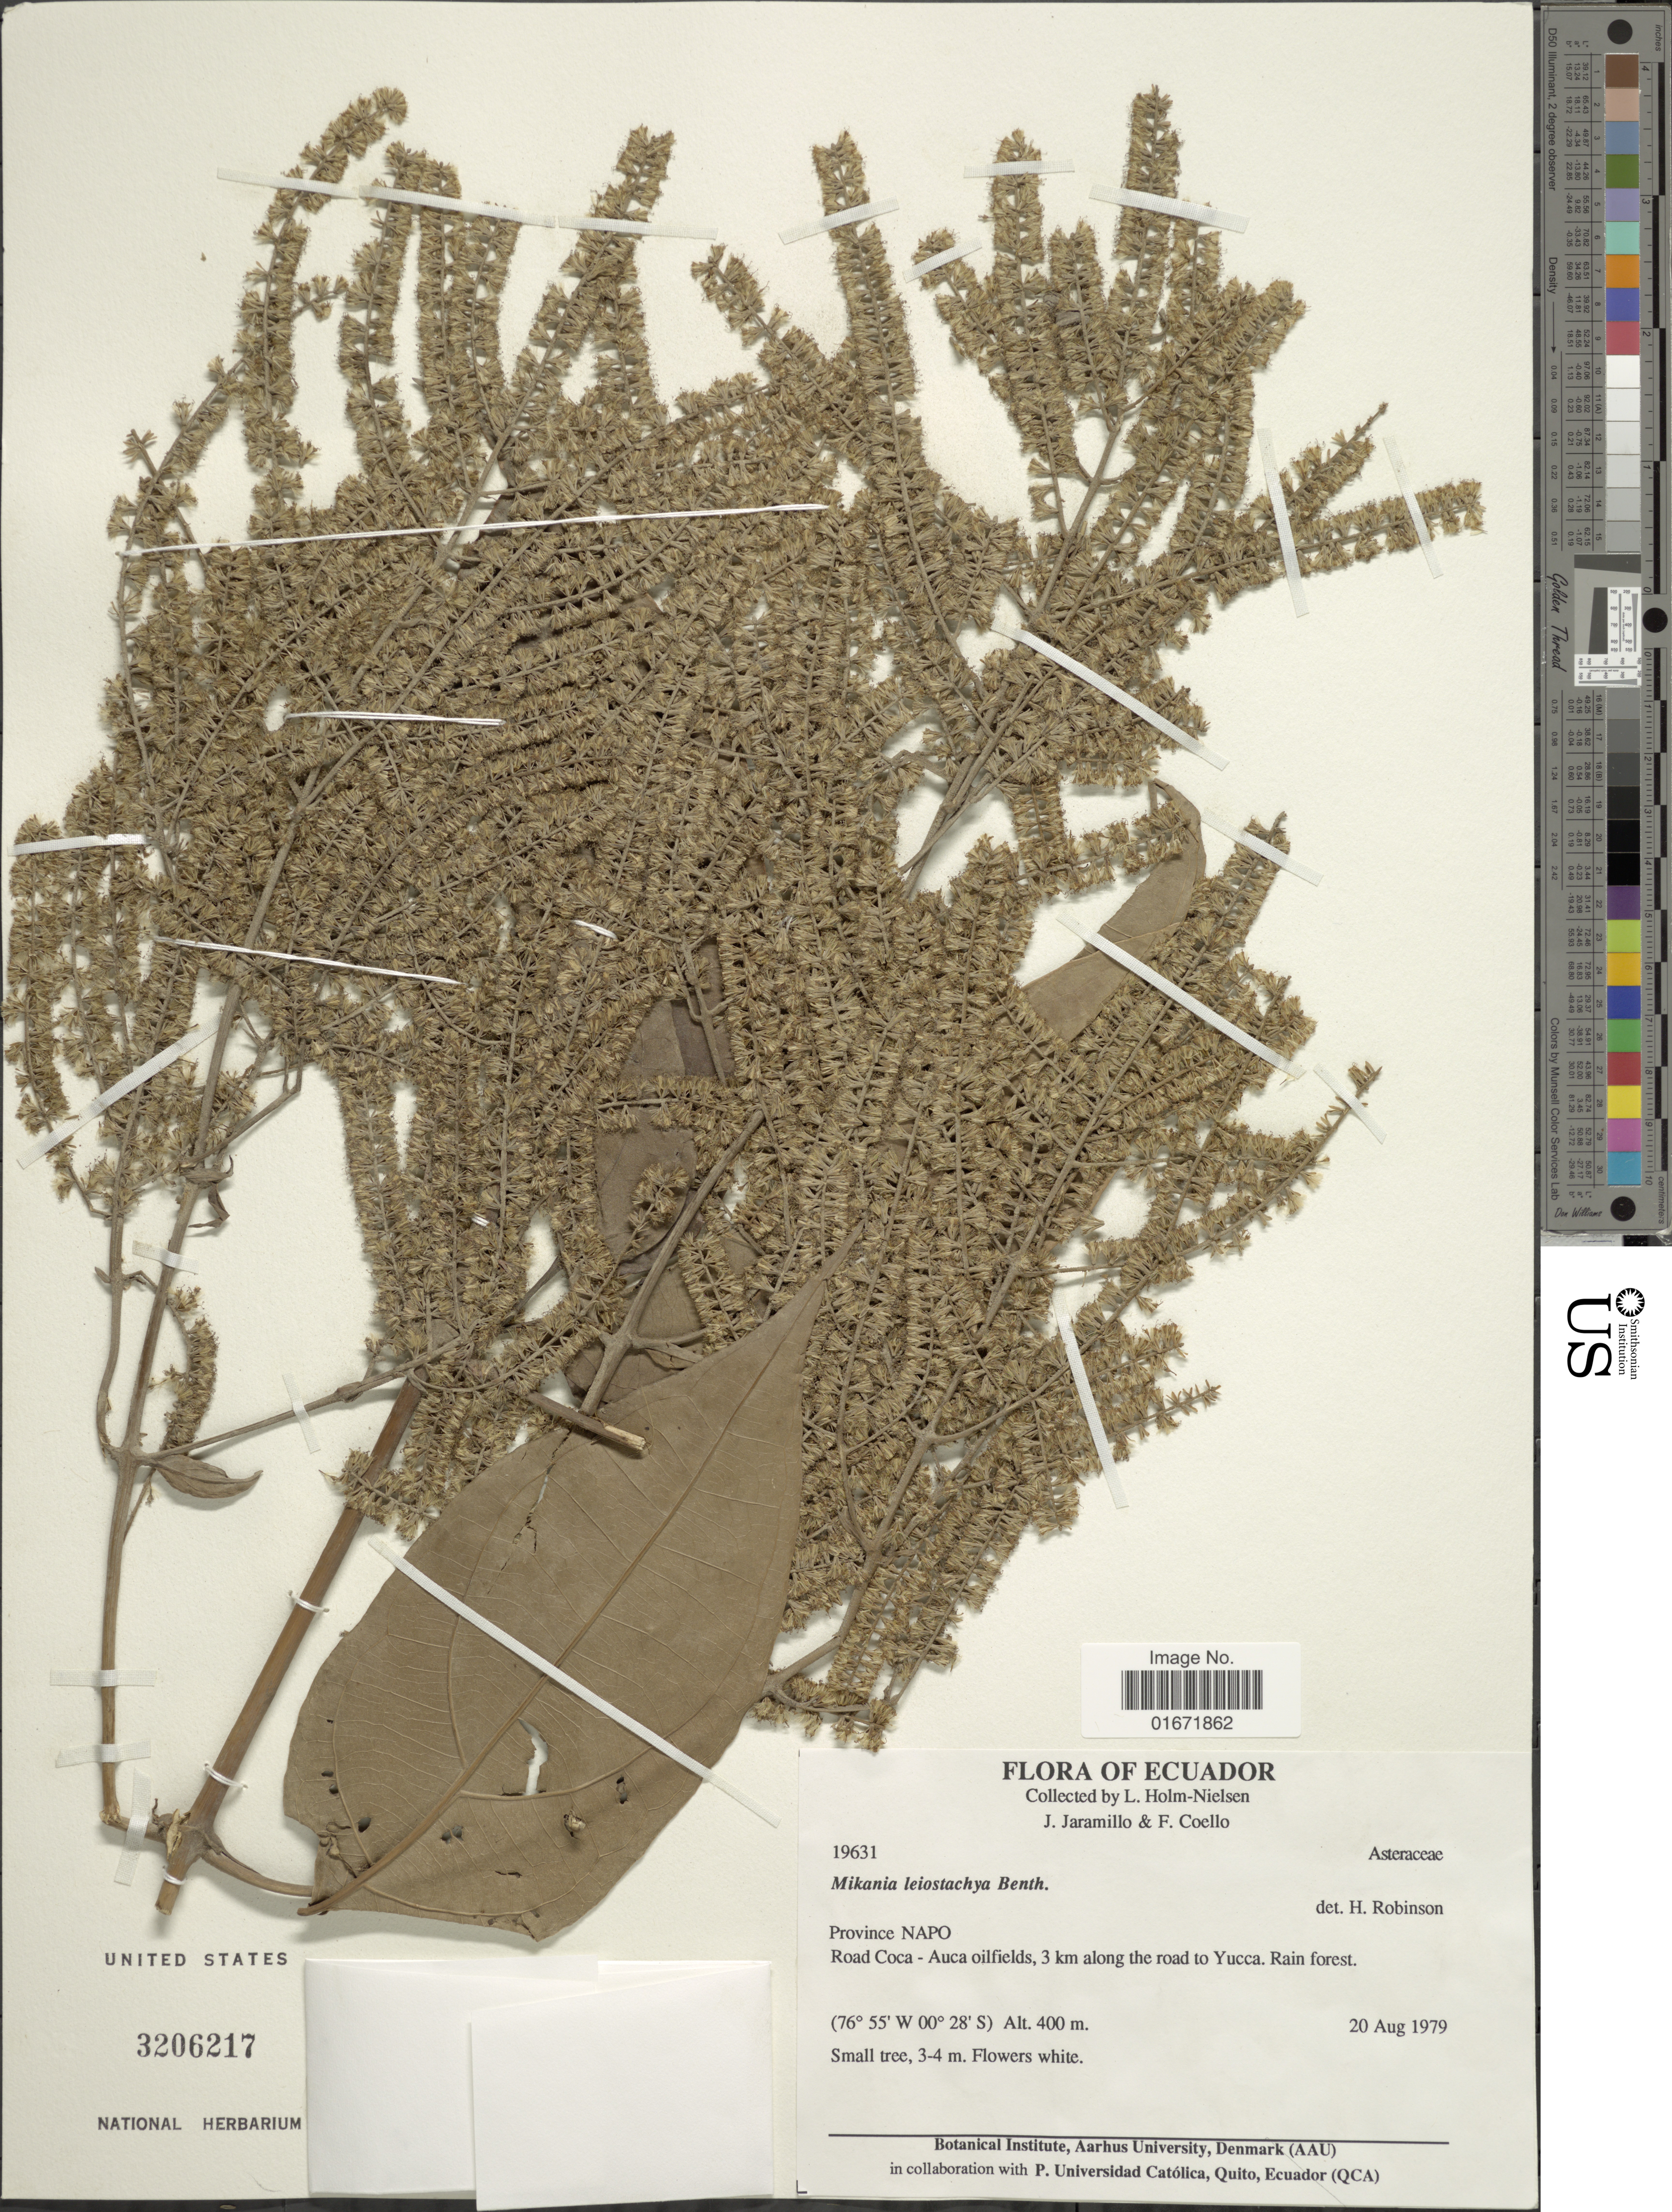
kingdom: Plantae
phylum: Tracheophyta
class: Magnoliopsida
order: Asterales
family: Asteraceae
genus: Mikania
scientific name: Mikania leiostachya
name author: Benth.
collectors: L. B. Holm-Nielsen, J. Jaramillo & F. Coello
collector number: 19631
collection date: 1979-08-20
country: Ecuador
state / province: Napo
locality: Province Napo. Road Coca - Auca joilfields, 3 km along the road to Yucca. Rain forest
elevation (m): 400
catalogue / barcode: US 3206217